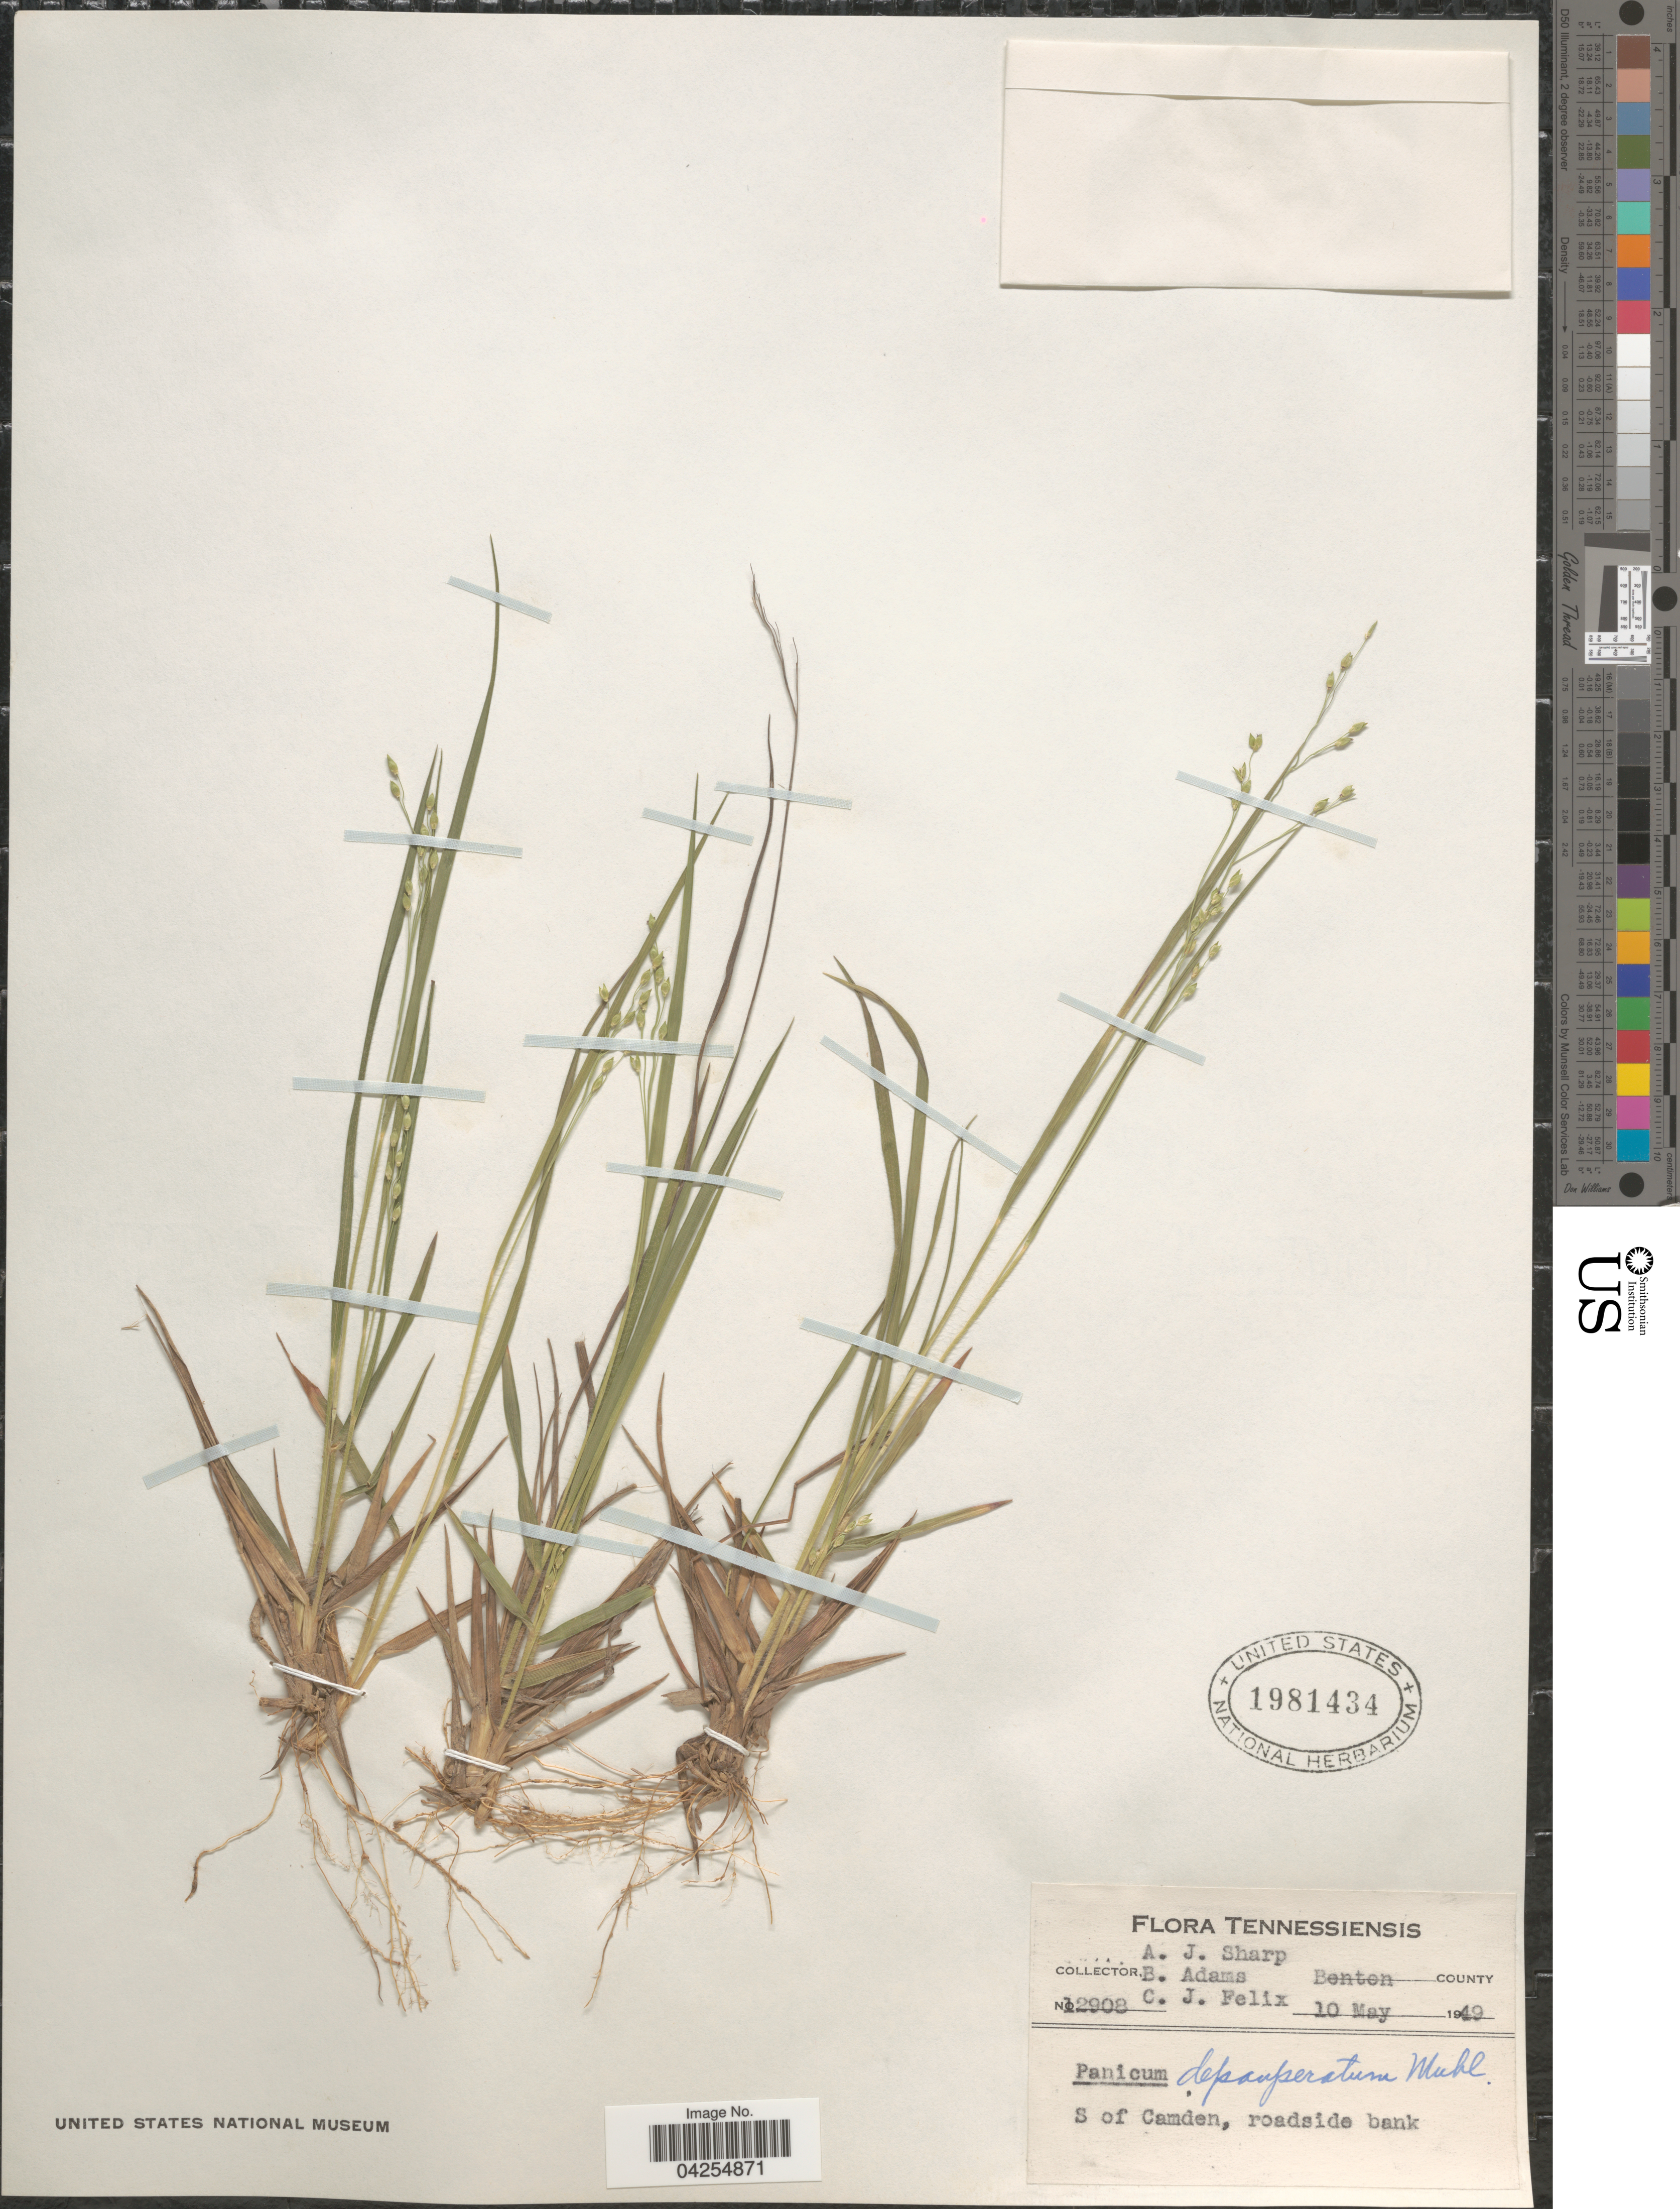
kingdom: Plantae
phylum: Tracheophyta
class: Liliopsida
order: Poales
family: Poaceae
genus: Dichanthelium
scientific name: Dichanthelium depauperatum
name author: (Muhl.) Gould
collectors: A. J. Sharp, B. Adams & C. Felix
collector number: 12908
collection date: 1949-05-10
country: United States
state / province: Tennessee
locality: Benton County. S of Camden, roadside bank.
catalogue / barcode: US 1981434